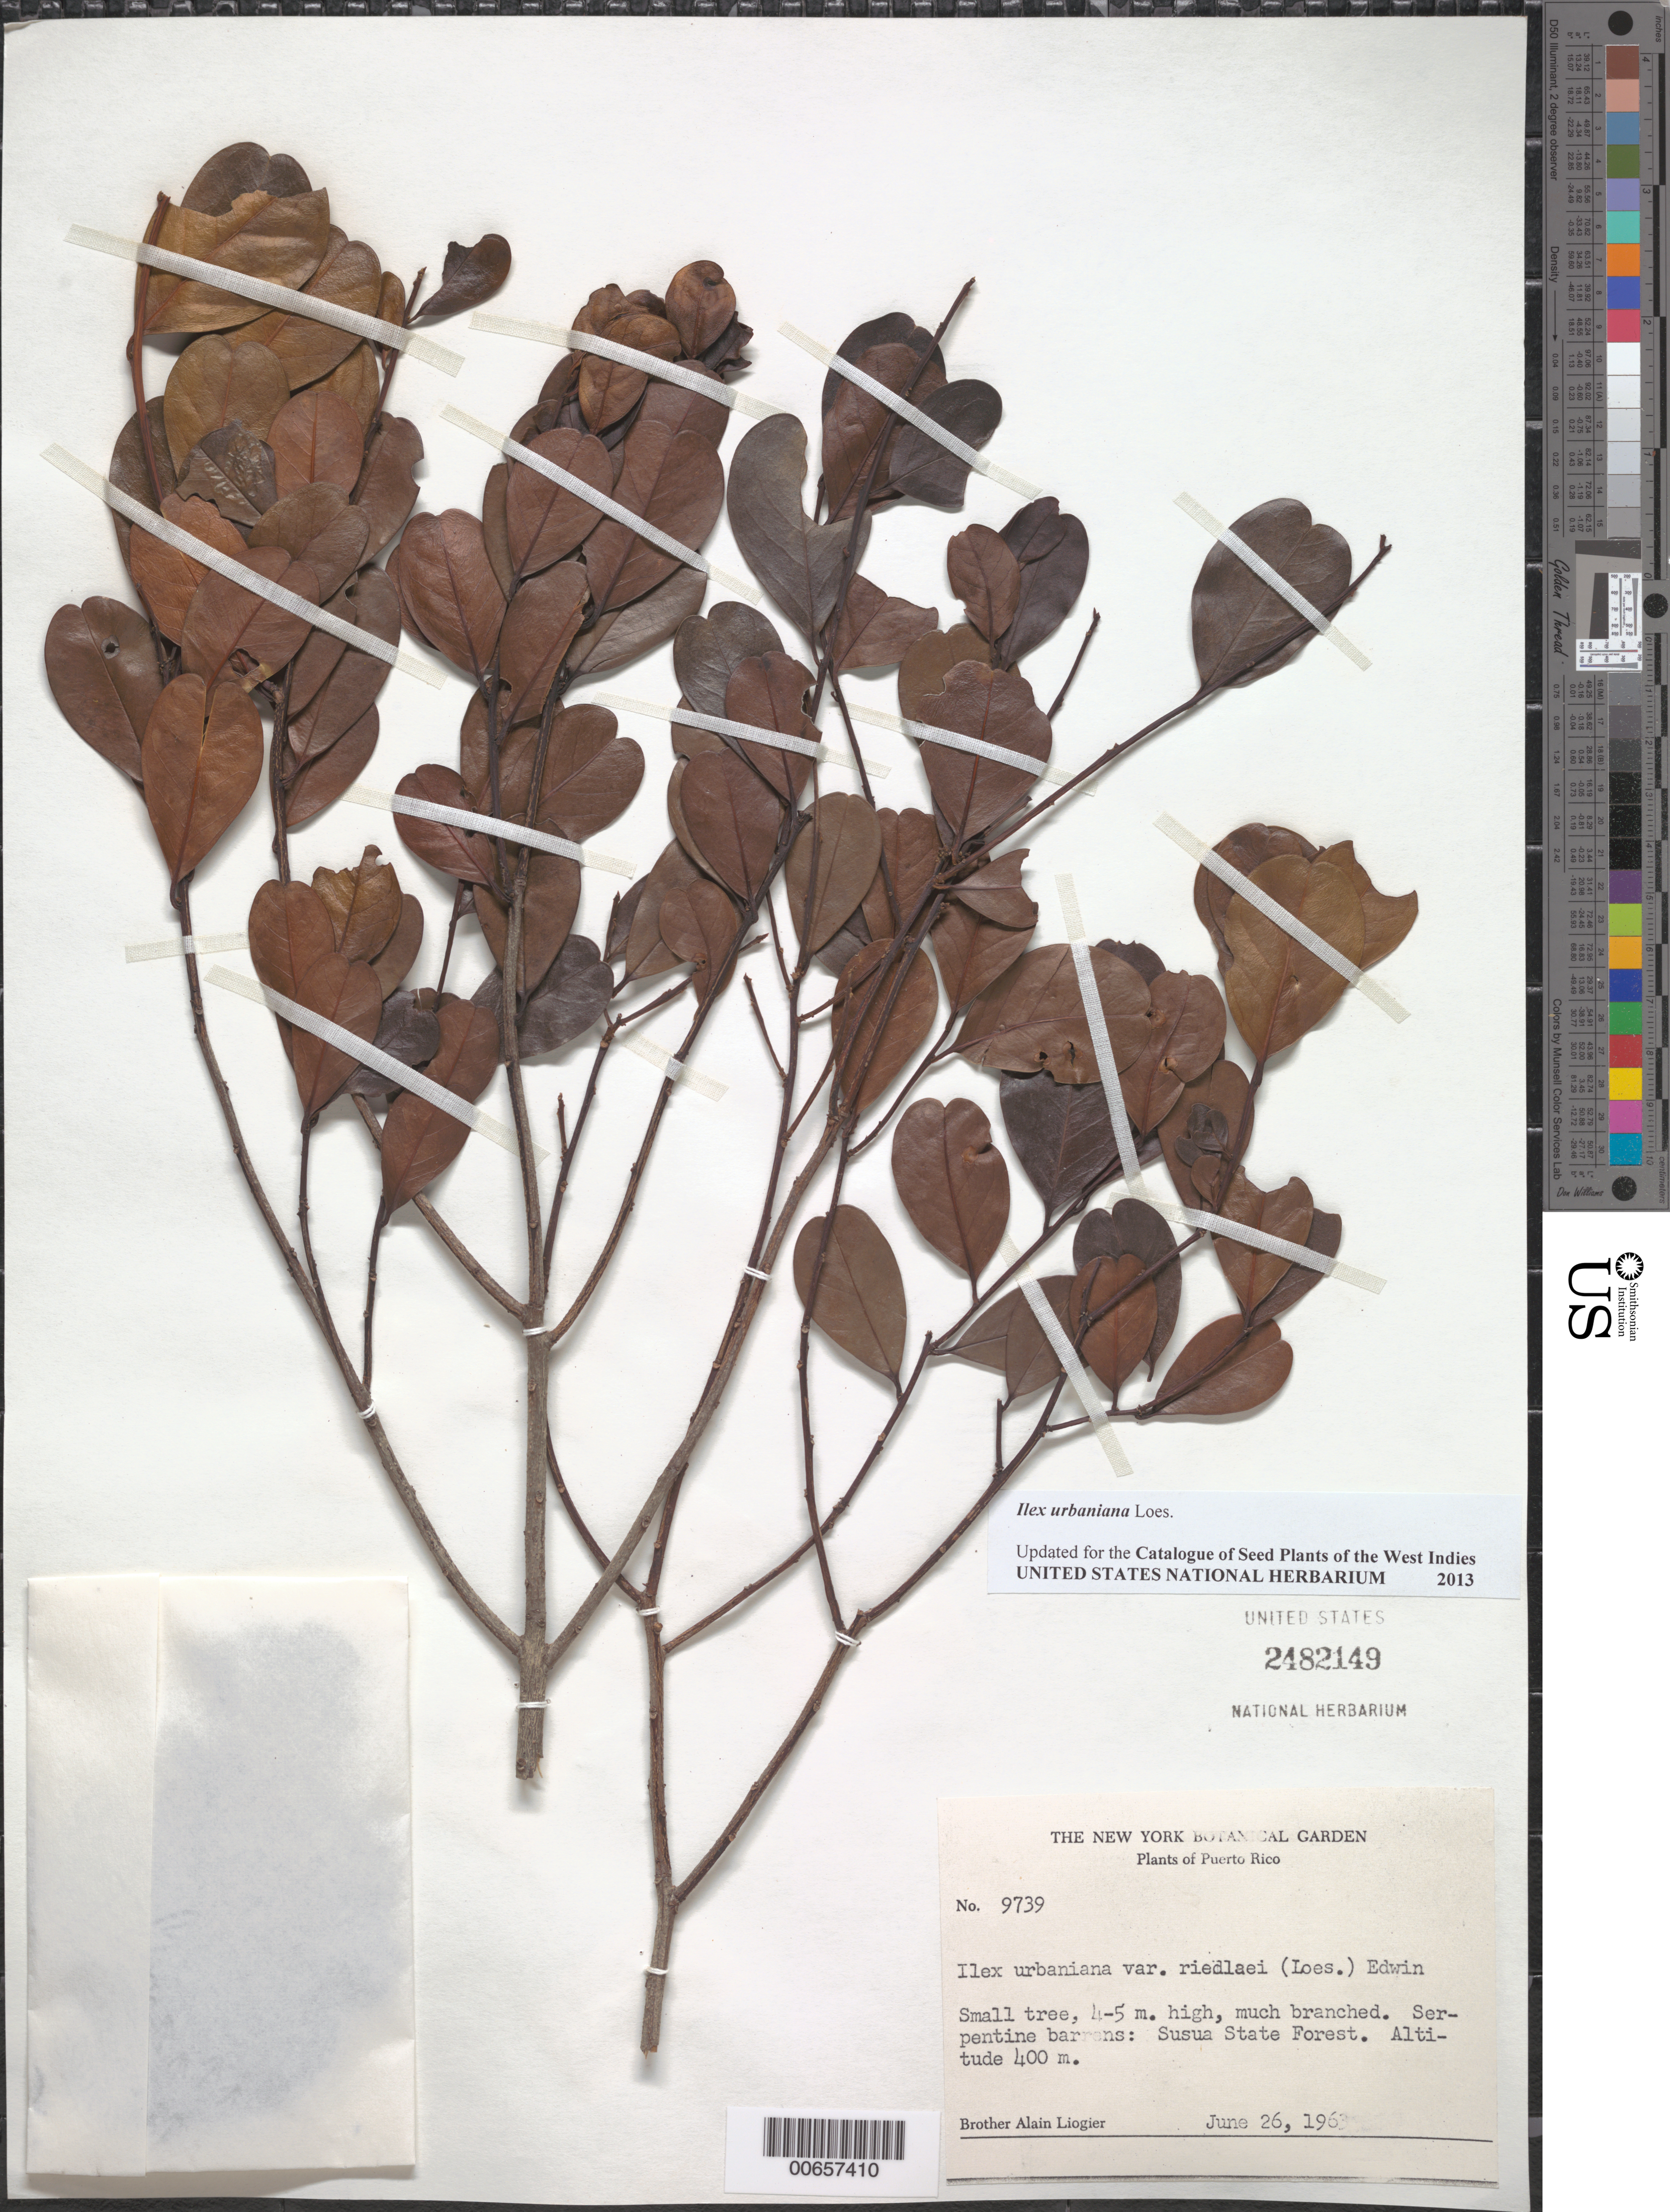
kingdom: Plantae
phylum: Tracheophyta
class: Magnoliopsida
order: Aquifoliales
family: Aquifoliaceae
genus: Ilex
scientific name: Ilex urbaniana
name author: Loes.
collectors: A. H. Liogier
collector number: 9739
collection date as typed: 26 Jun 1963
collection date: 1963-06-26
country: Puerto Rico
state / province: Yauco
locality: Susua State Forest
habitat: Serpentine barrens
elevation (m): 400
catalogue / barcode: US 2482149